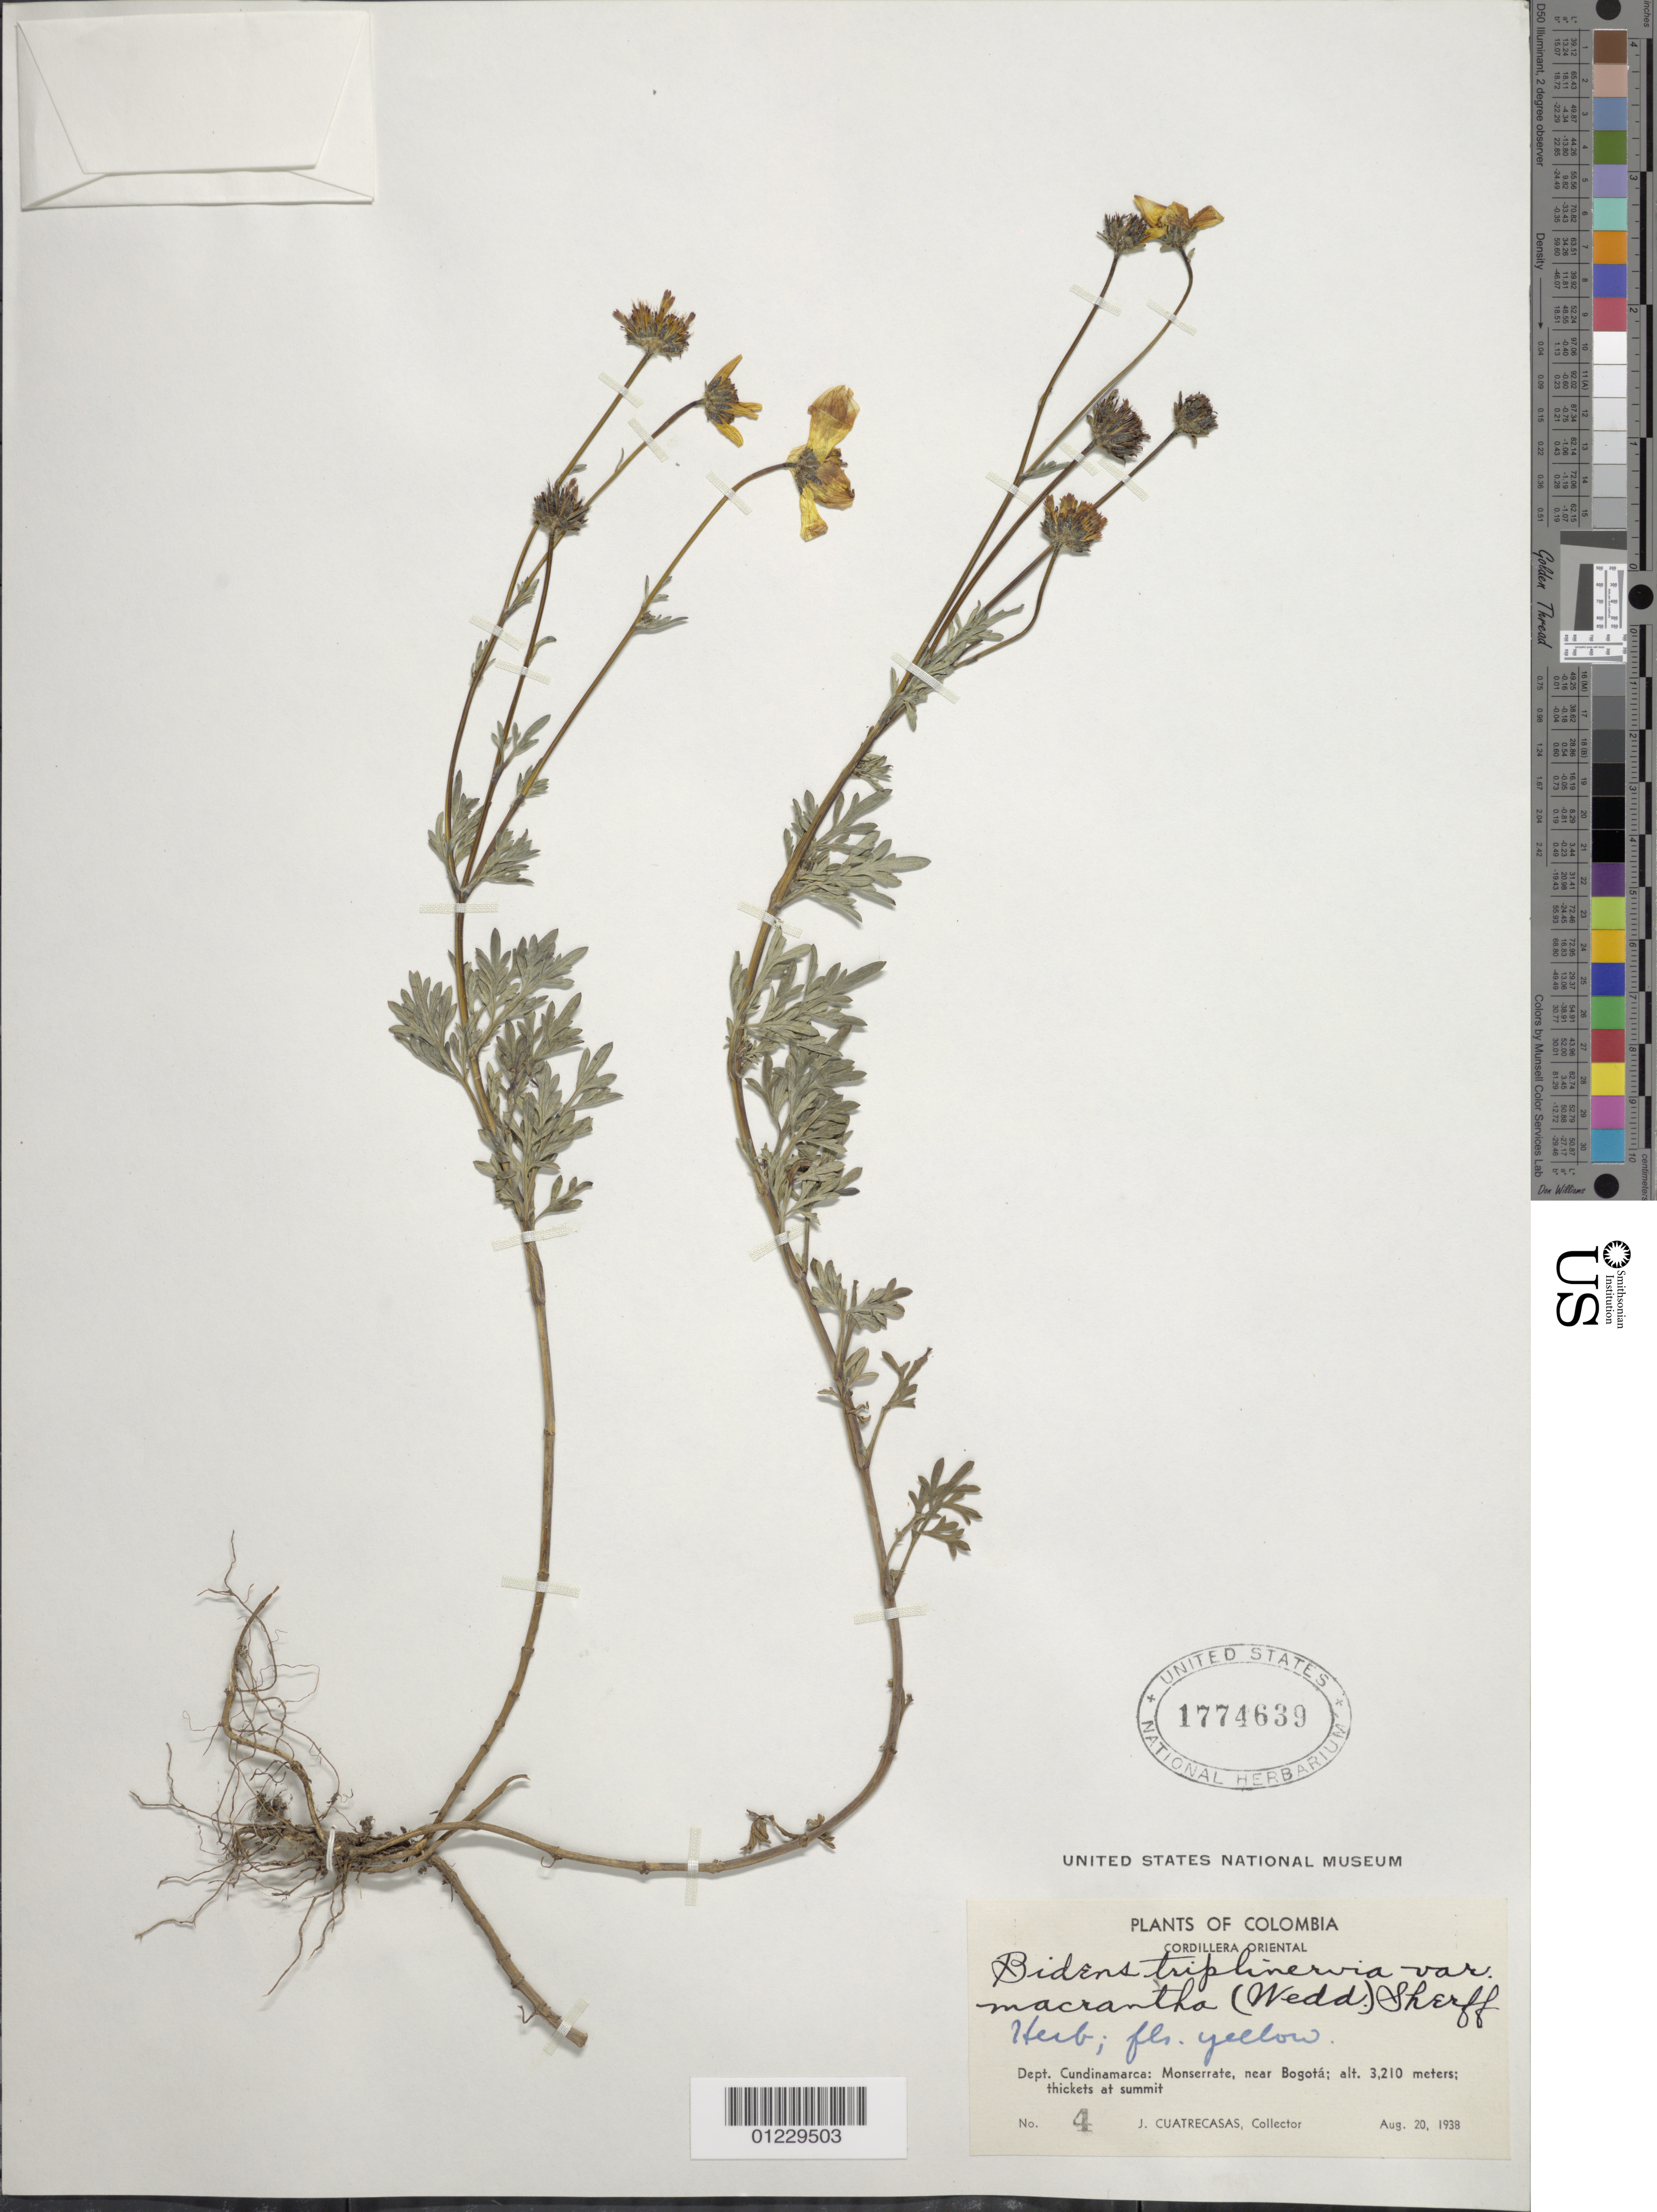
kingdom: Plantae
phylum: Tracheophyta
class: Magnoliopsida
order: Asterales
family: Asteraceae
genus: Bidens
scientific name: Bidens triplinervia var. macrantha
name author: (Wedd.) Sherff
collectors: J. Cuatrecasas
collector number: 4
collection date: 1938-08-20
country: Colombia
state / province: Cundinamarca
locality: Monserrate, near Bogota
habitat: thickets at summit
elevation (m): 3210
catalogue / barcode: US 1774639